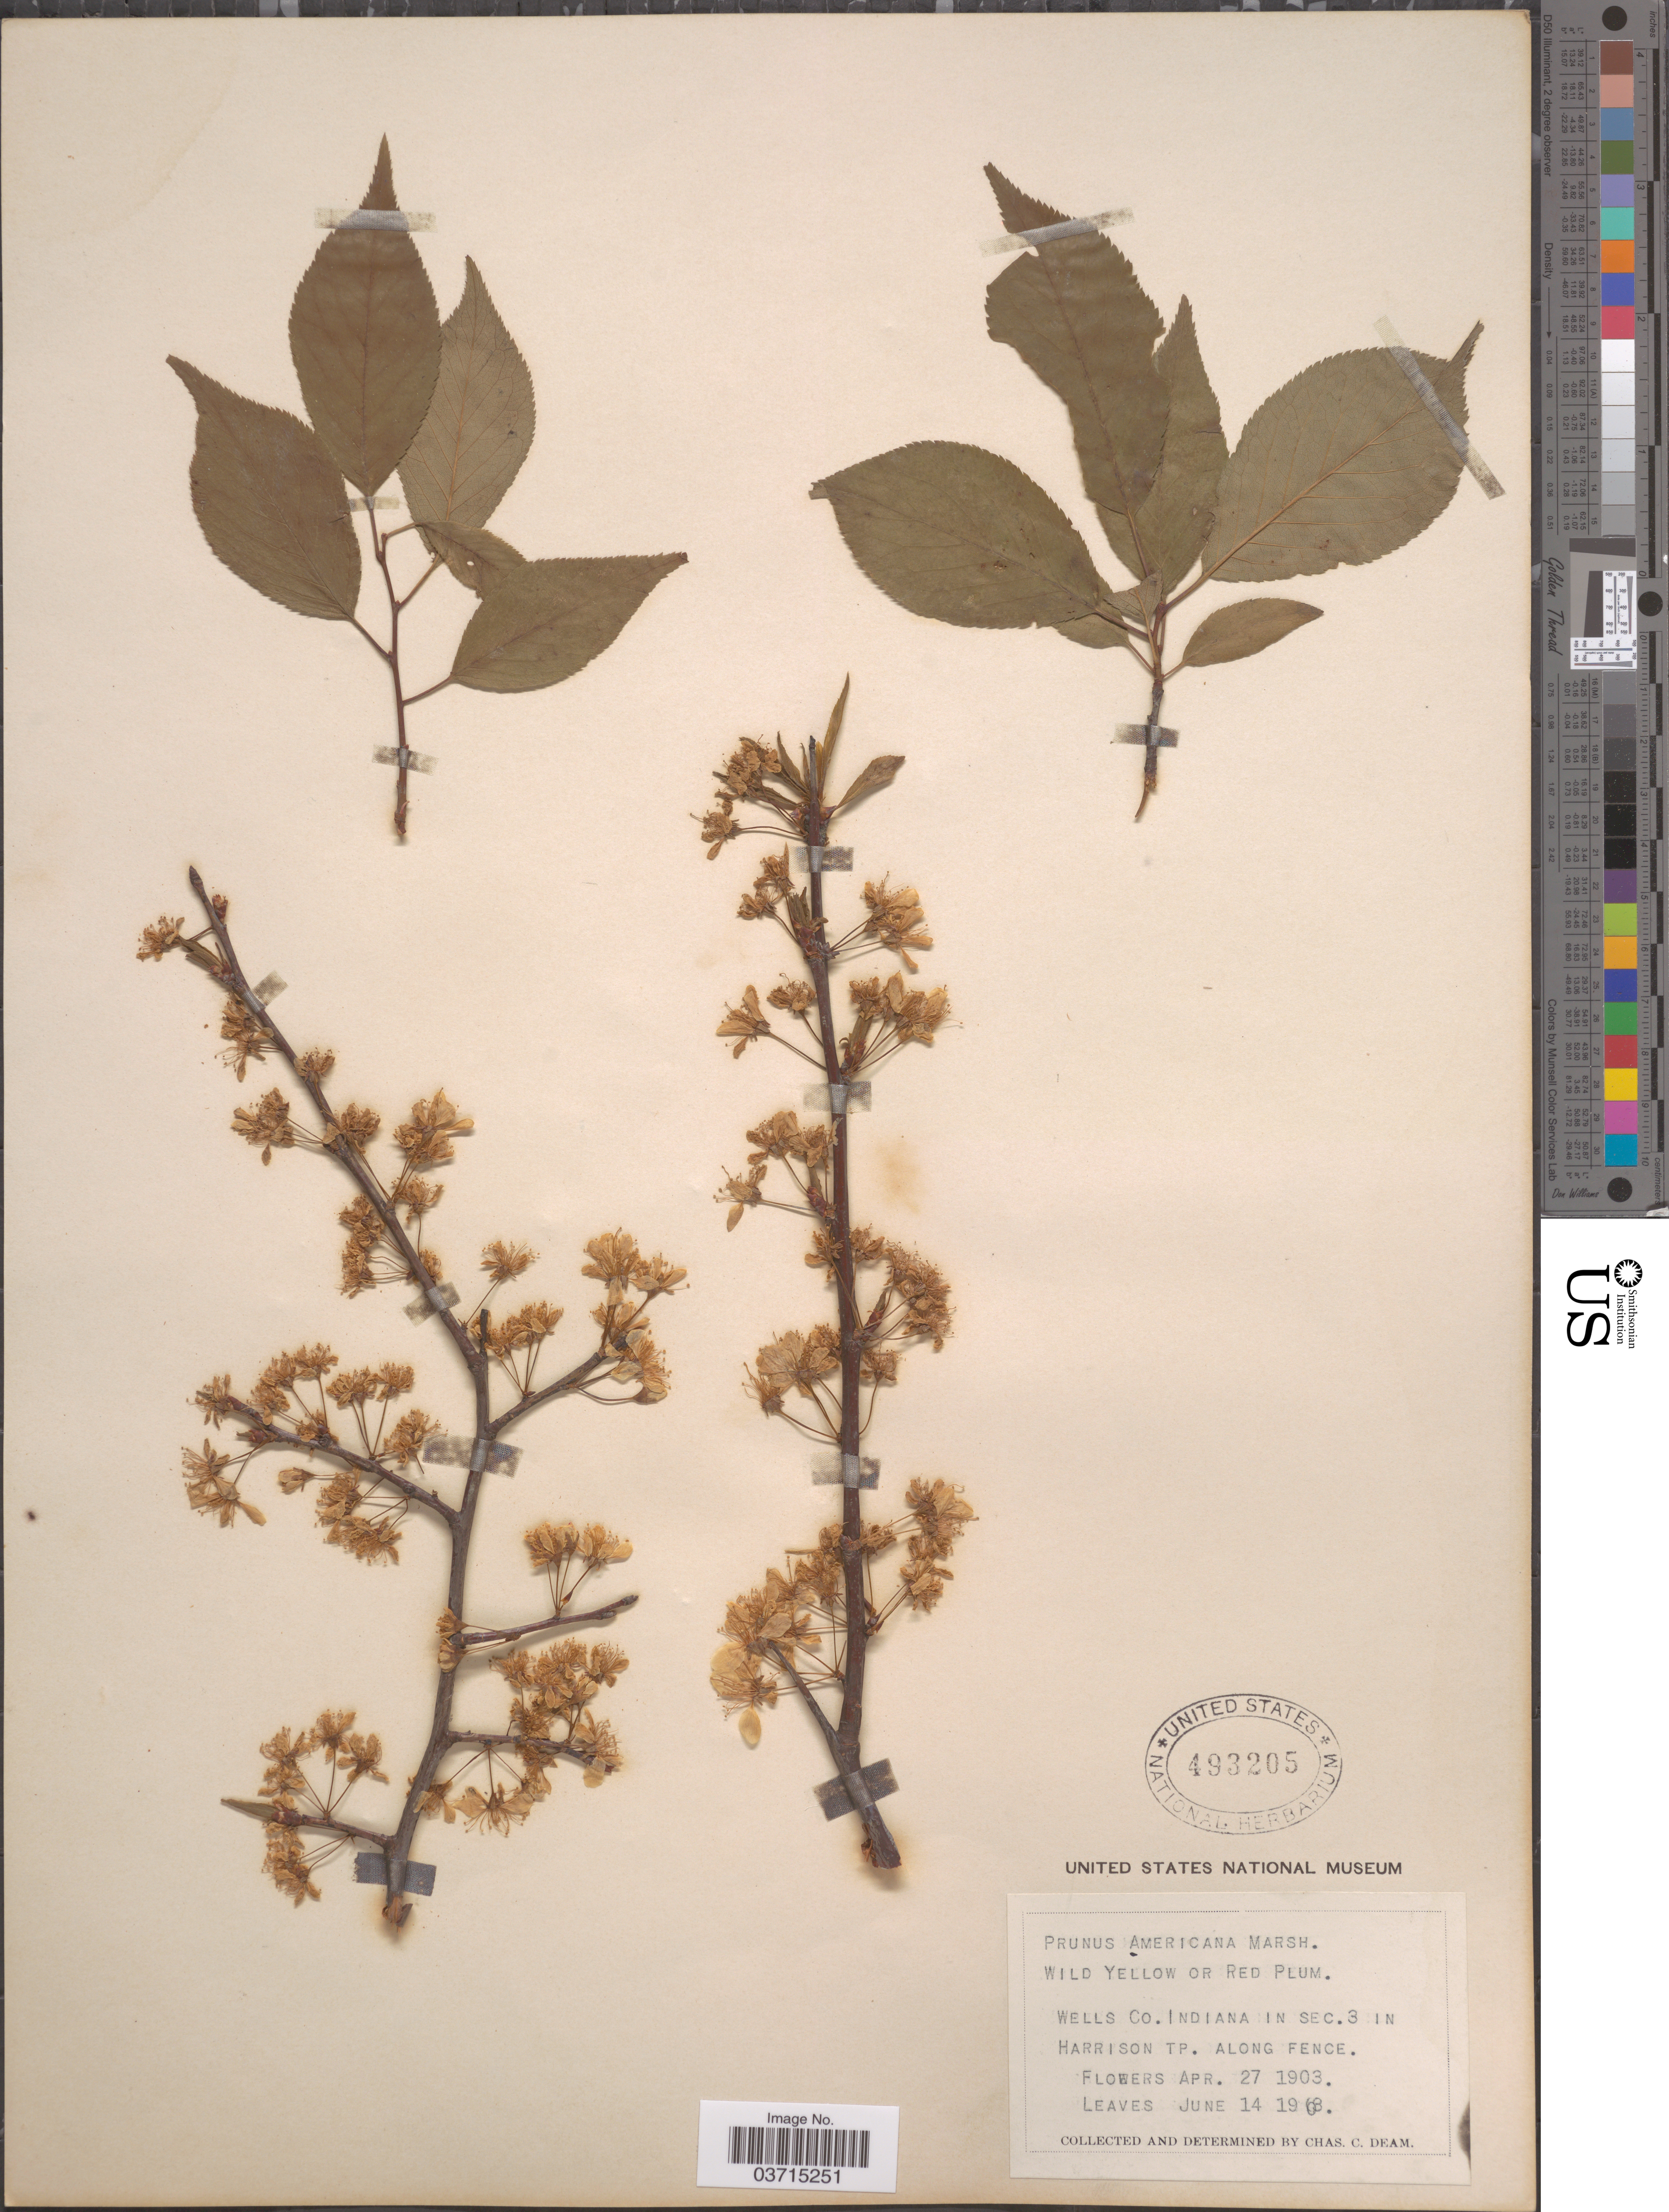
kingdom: Plantae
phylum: Tracheophyta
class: Magnoliopsida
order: Rosales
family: Rosaceae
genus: Prunus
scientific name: Prunus americana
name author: Marshall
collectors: C. C. Deam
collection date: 1903-04-27/1903-06-14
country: United States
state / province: Indiana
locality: Wells Co. In Sec. 3 in Harrison Tp. Along fence.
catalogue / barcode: US 493205